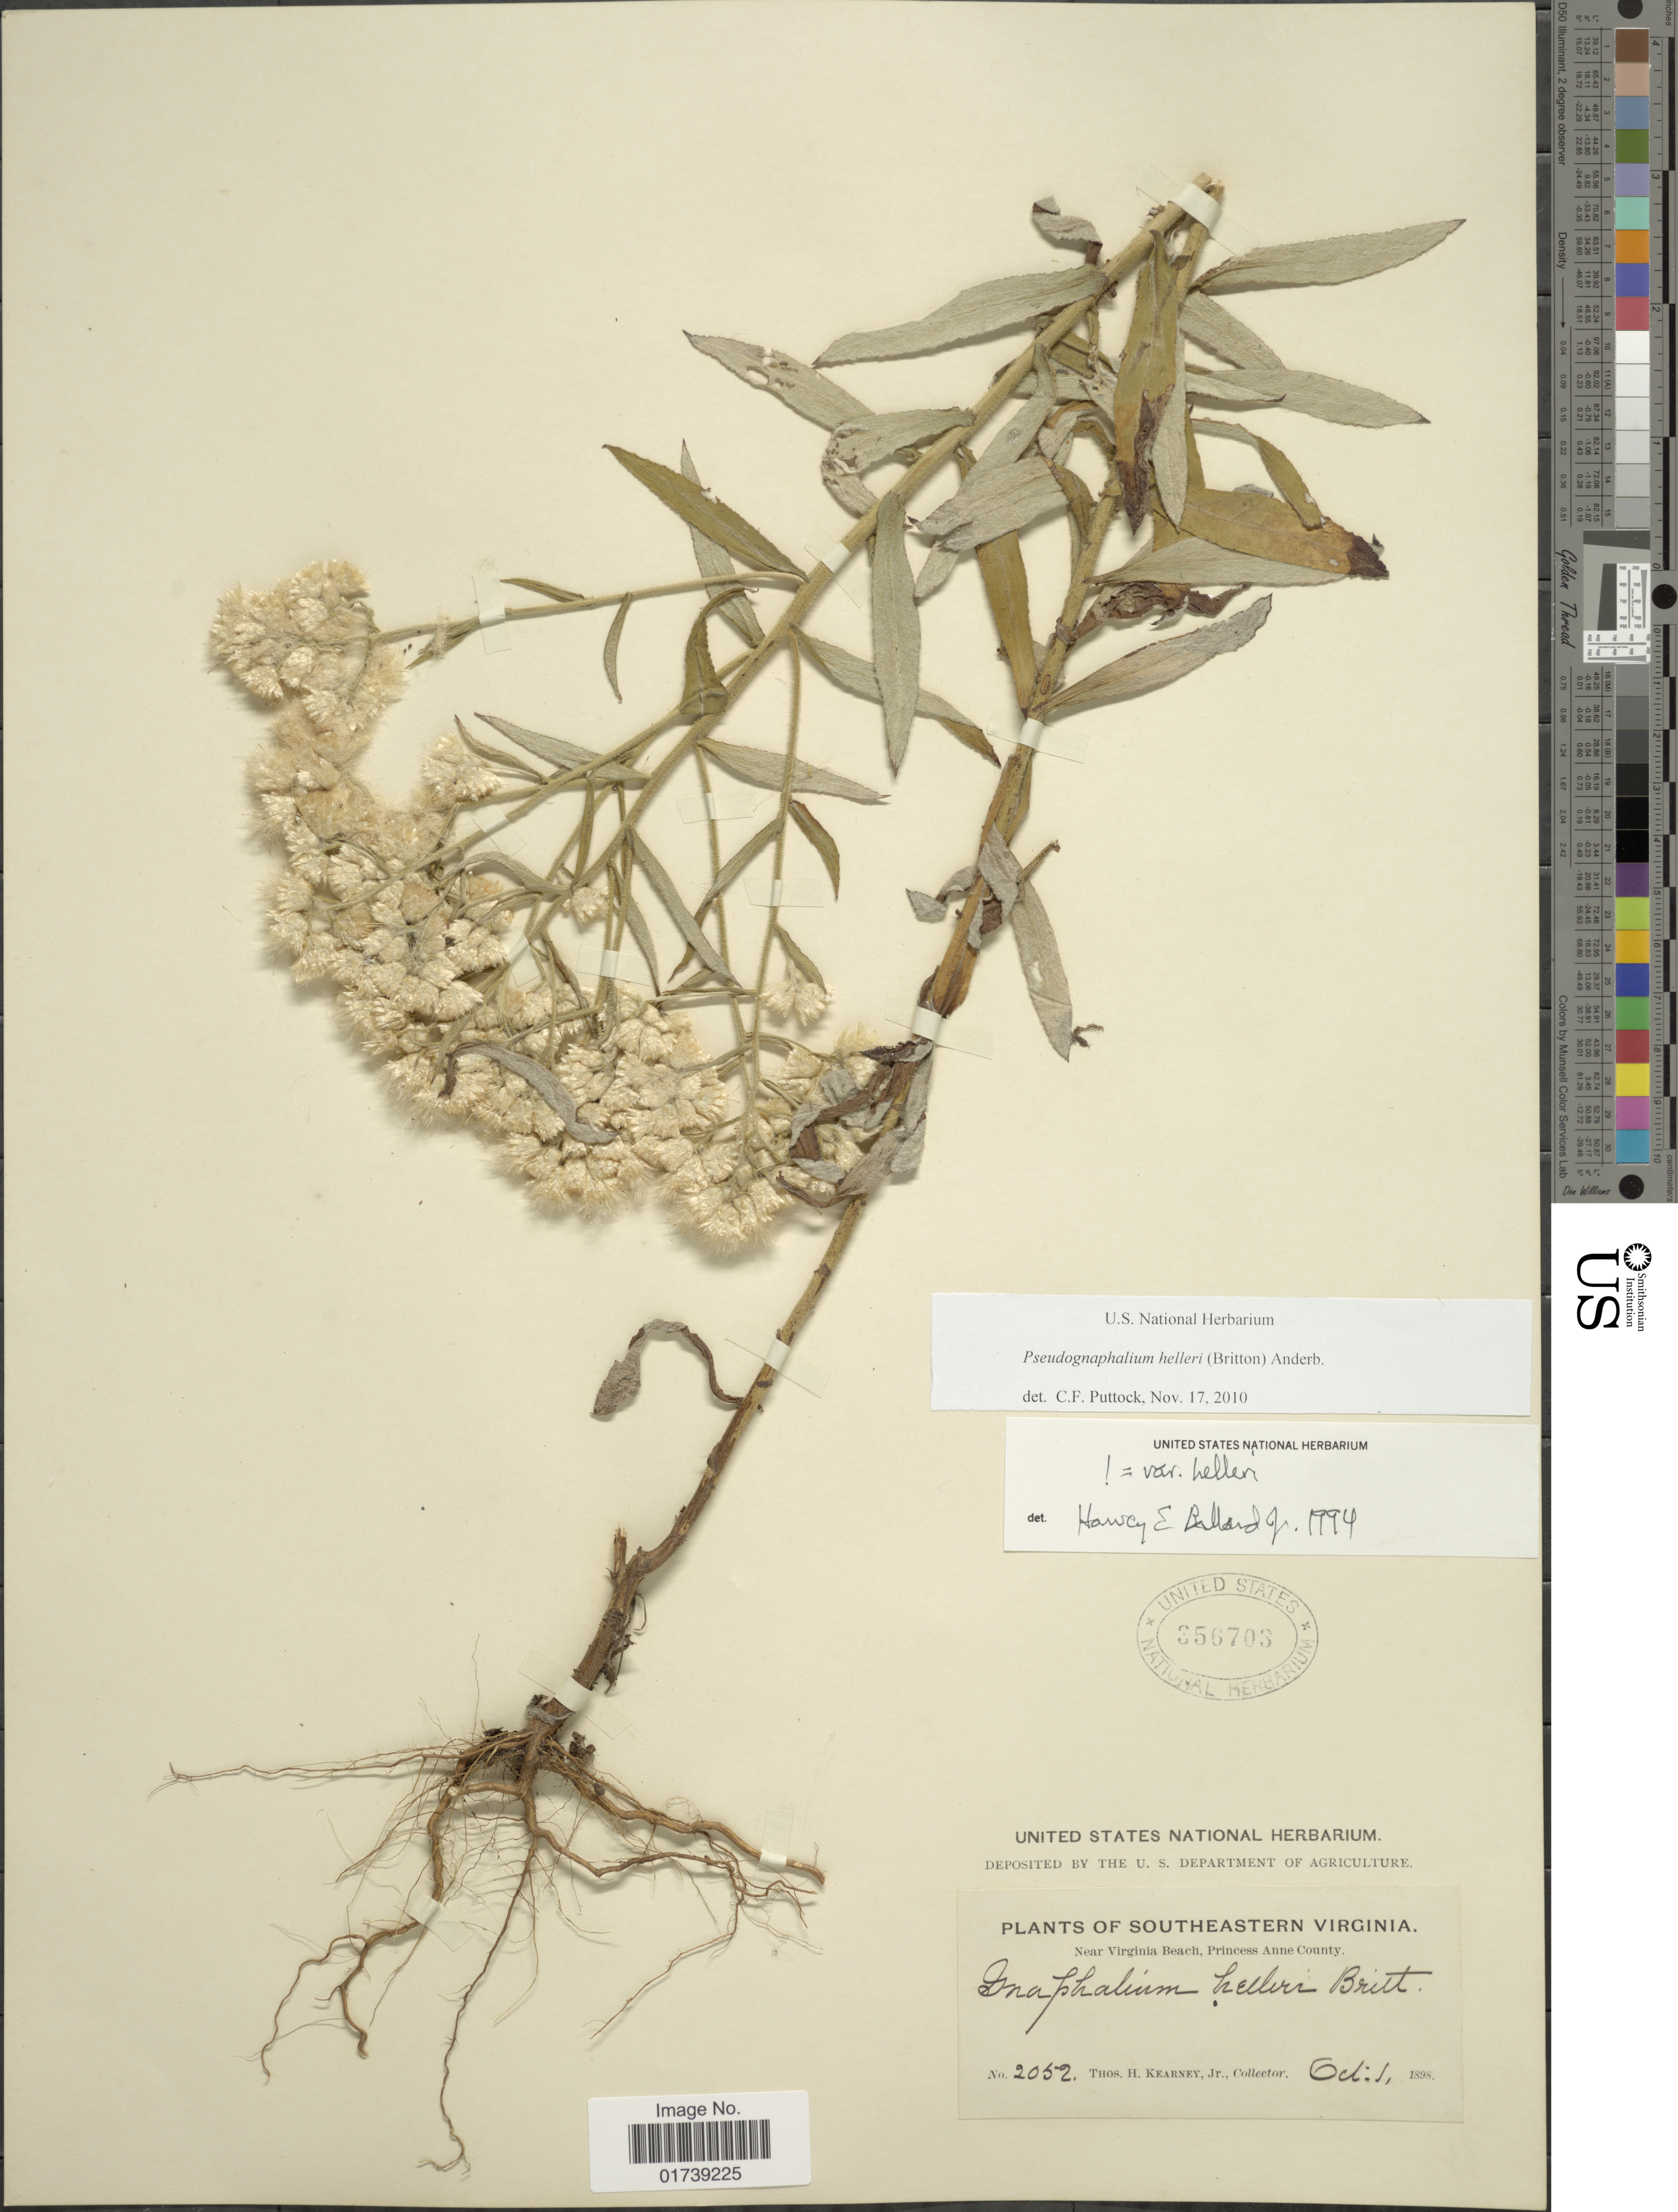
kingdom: Plantae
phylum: Tracheophyta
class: Magnoliopsida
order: Asterales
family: Asteraceae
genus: Pseudognaphalium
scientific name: Pseudognaphalium helleri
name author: (Britton) Anderb.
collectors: T. H. Kearney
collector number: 2052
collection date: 1898-10-01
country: United States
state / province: Virginia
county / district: City of Virginia Beach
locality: Southeastern Virginia. near Virginia Beach, Princess Anne (=historic county name) County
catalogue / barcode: US 356703